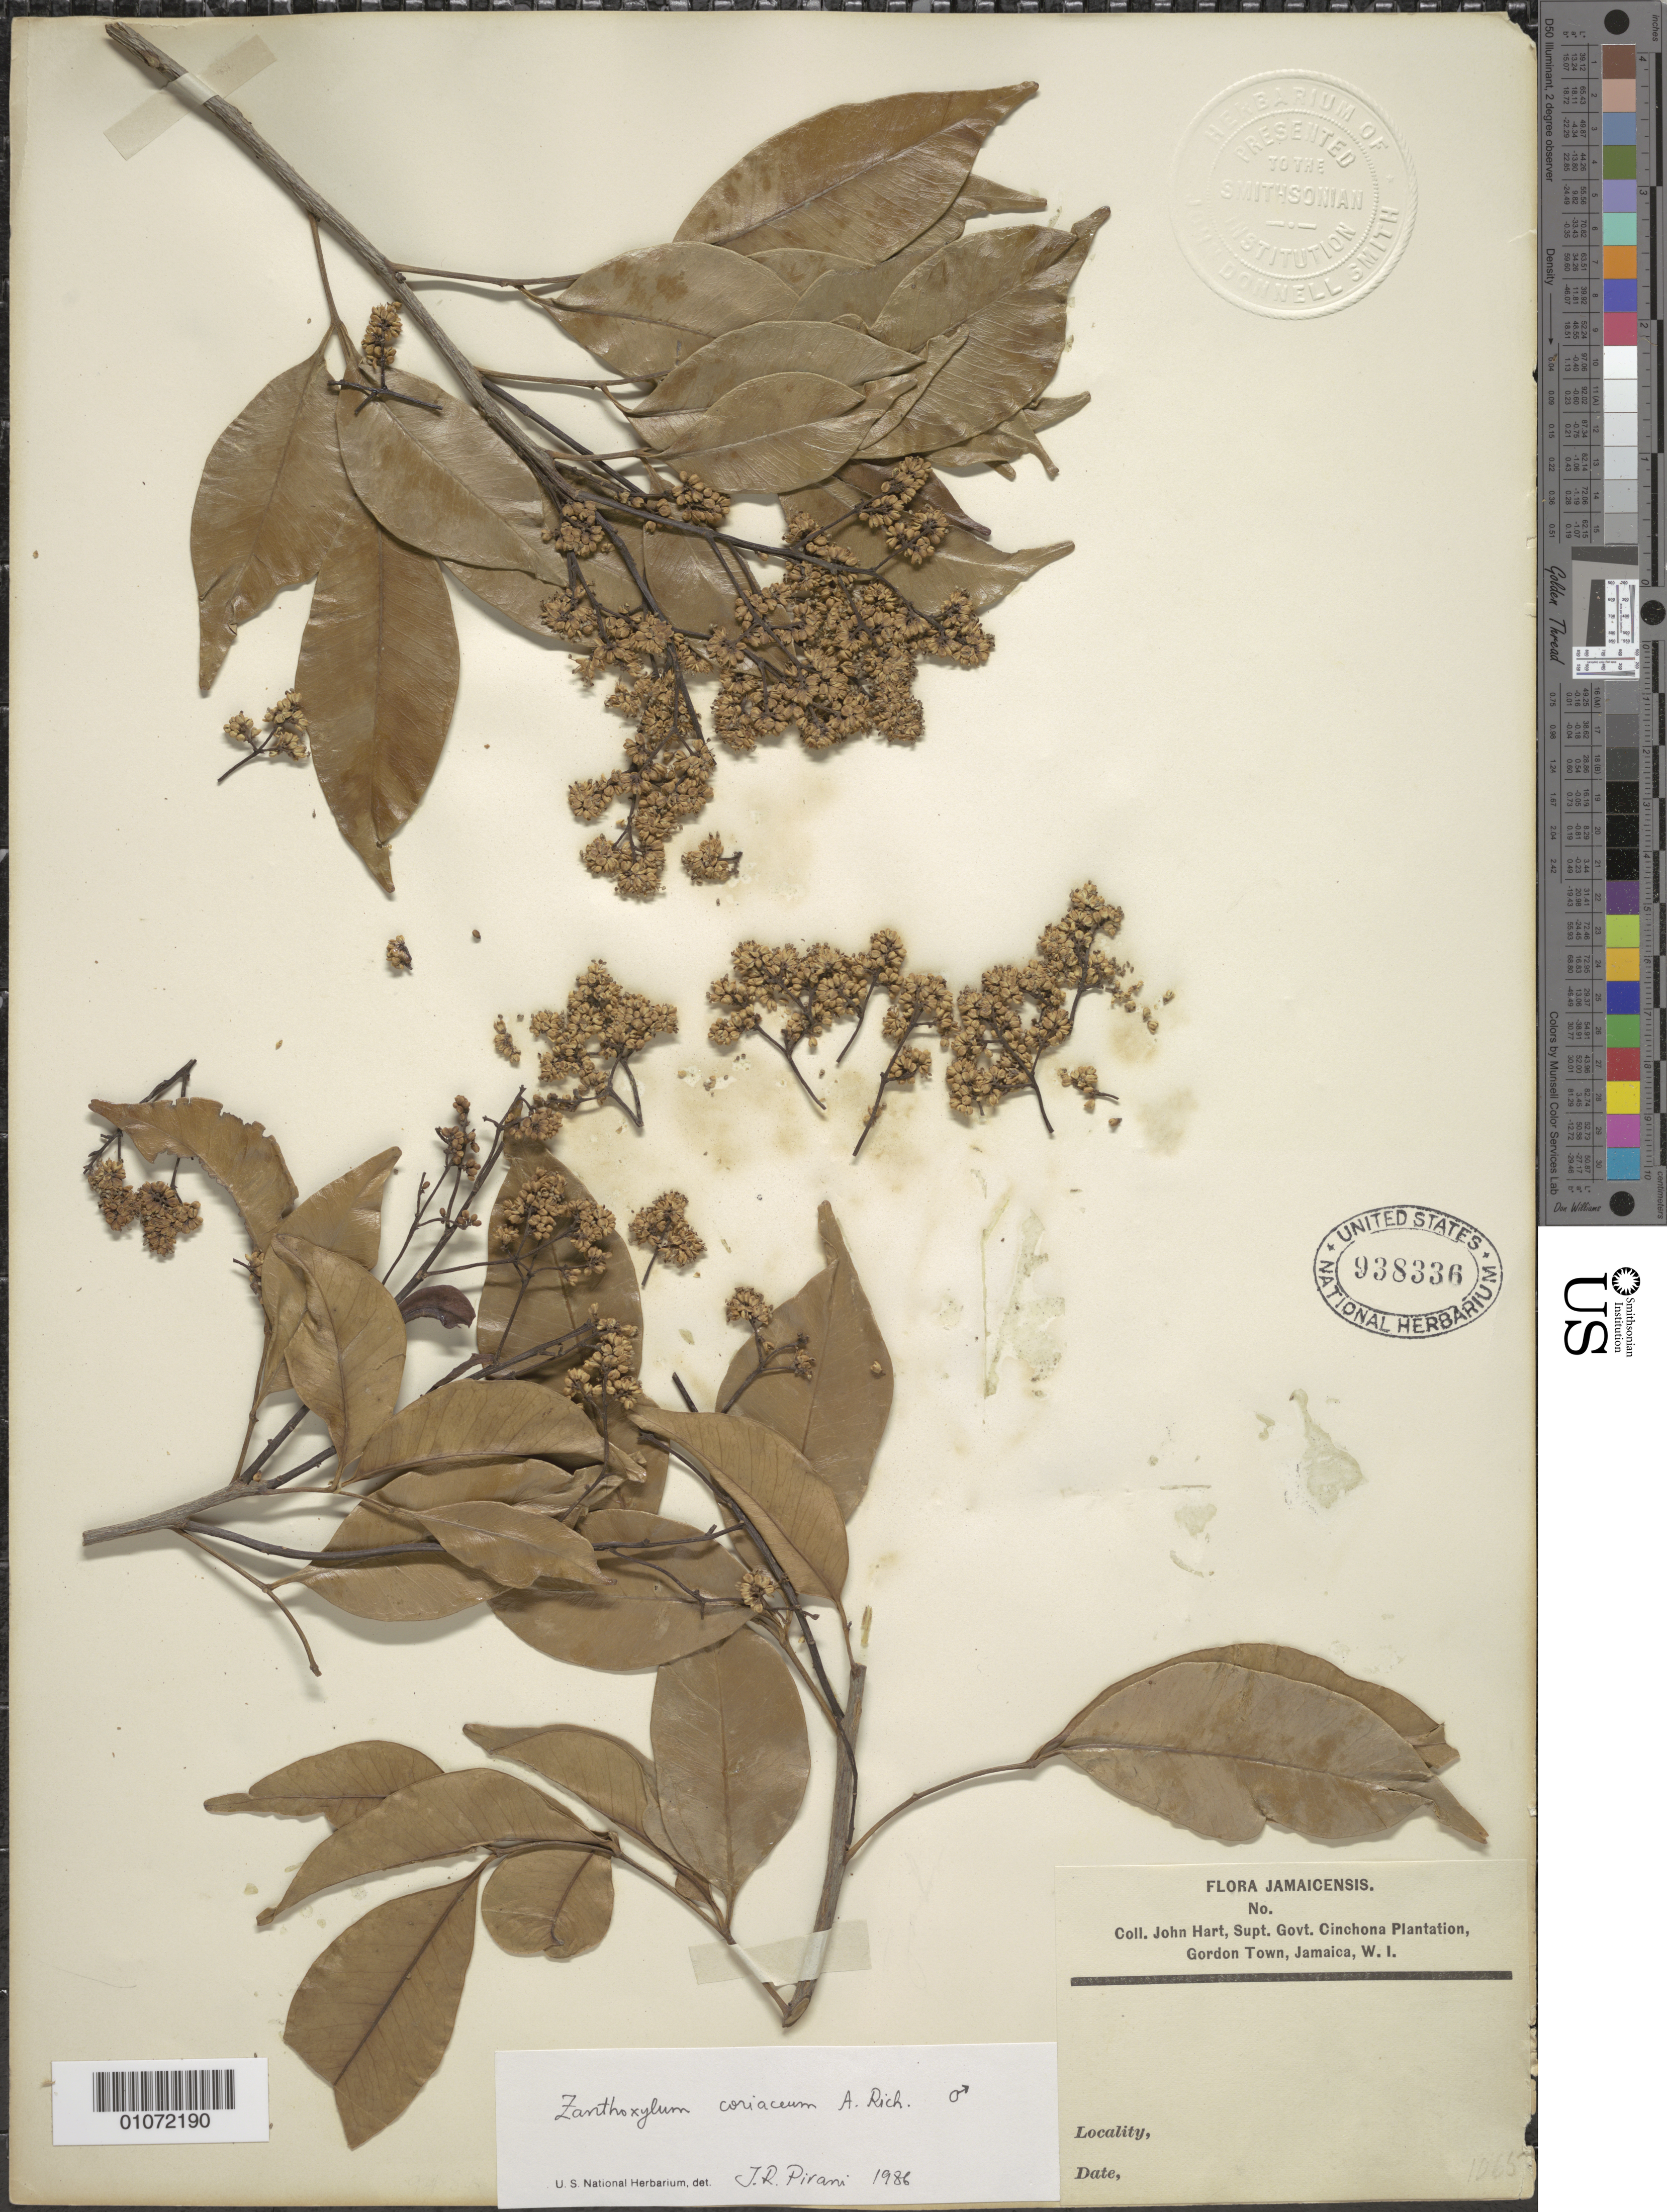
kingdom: Plantae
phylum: Tracheophyta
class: Magnoliopsida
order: Sapindales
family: Rutaceae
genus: Zanthoxylum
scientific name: Zanthoxylum acuminatum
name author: (Sw.) Sw.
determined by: Londoño-Echeverri, Y.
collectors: J. Hart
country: Jamaica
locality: Chnchoma Plantation, Gordon Town, Jamaica W.I.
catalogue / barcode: US 938336